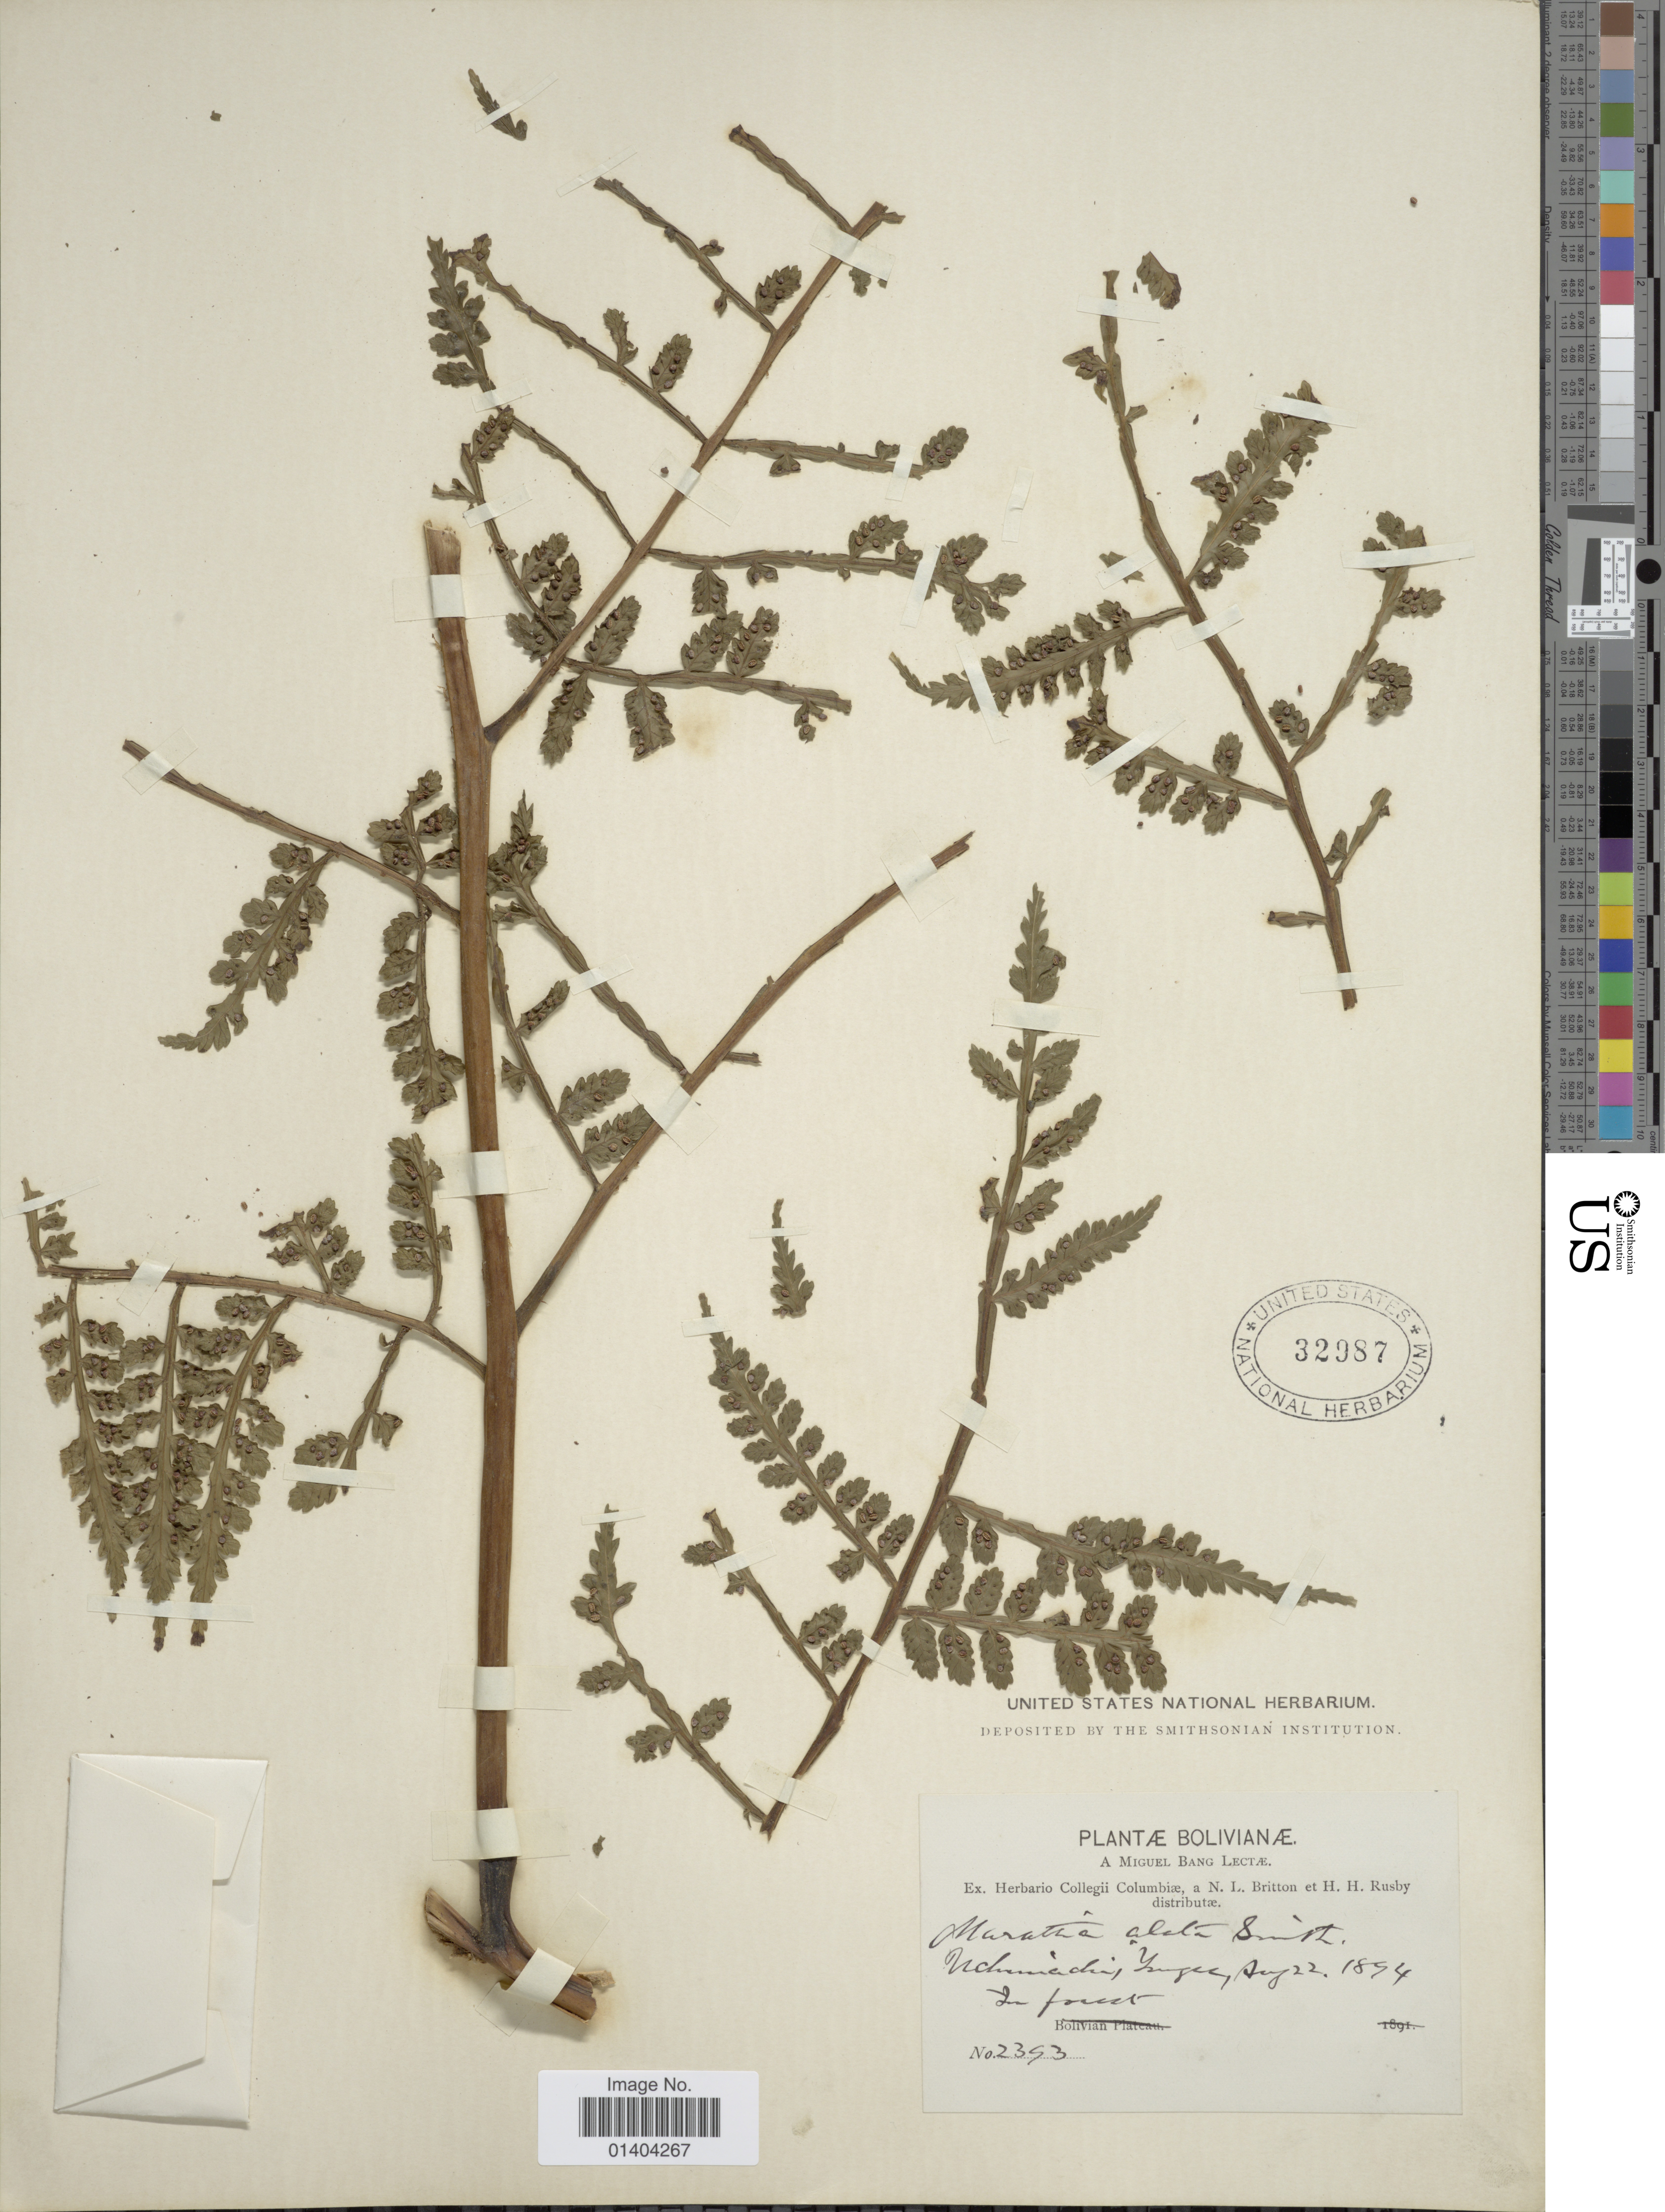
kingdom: Plantae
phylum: Tracheophyta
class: Polypodiopsida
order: Marattiales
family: Marattiaceae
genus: Marattia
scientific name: Marattia laevis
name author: Sm.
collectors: M. Bang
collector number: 2393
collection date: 1894-08-22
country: Bolivia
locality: Uchimachin Yungas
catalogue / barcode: US 32987